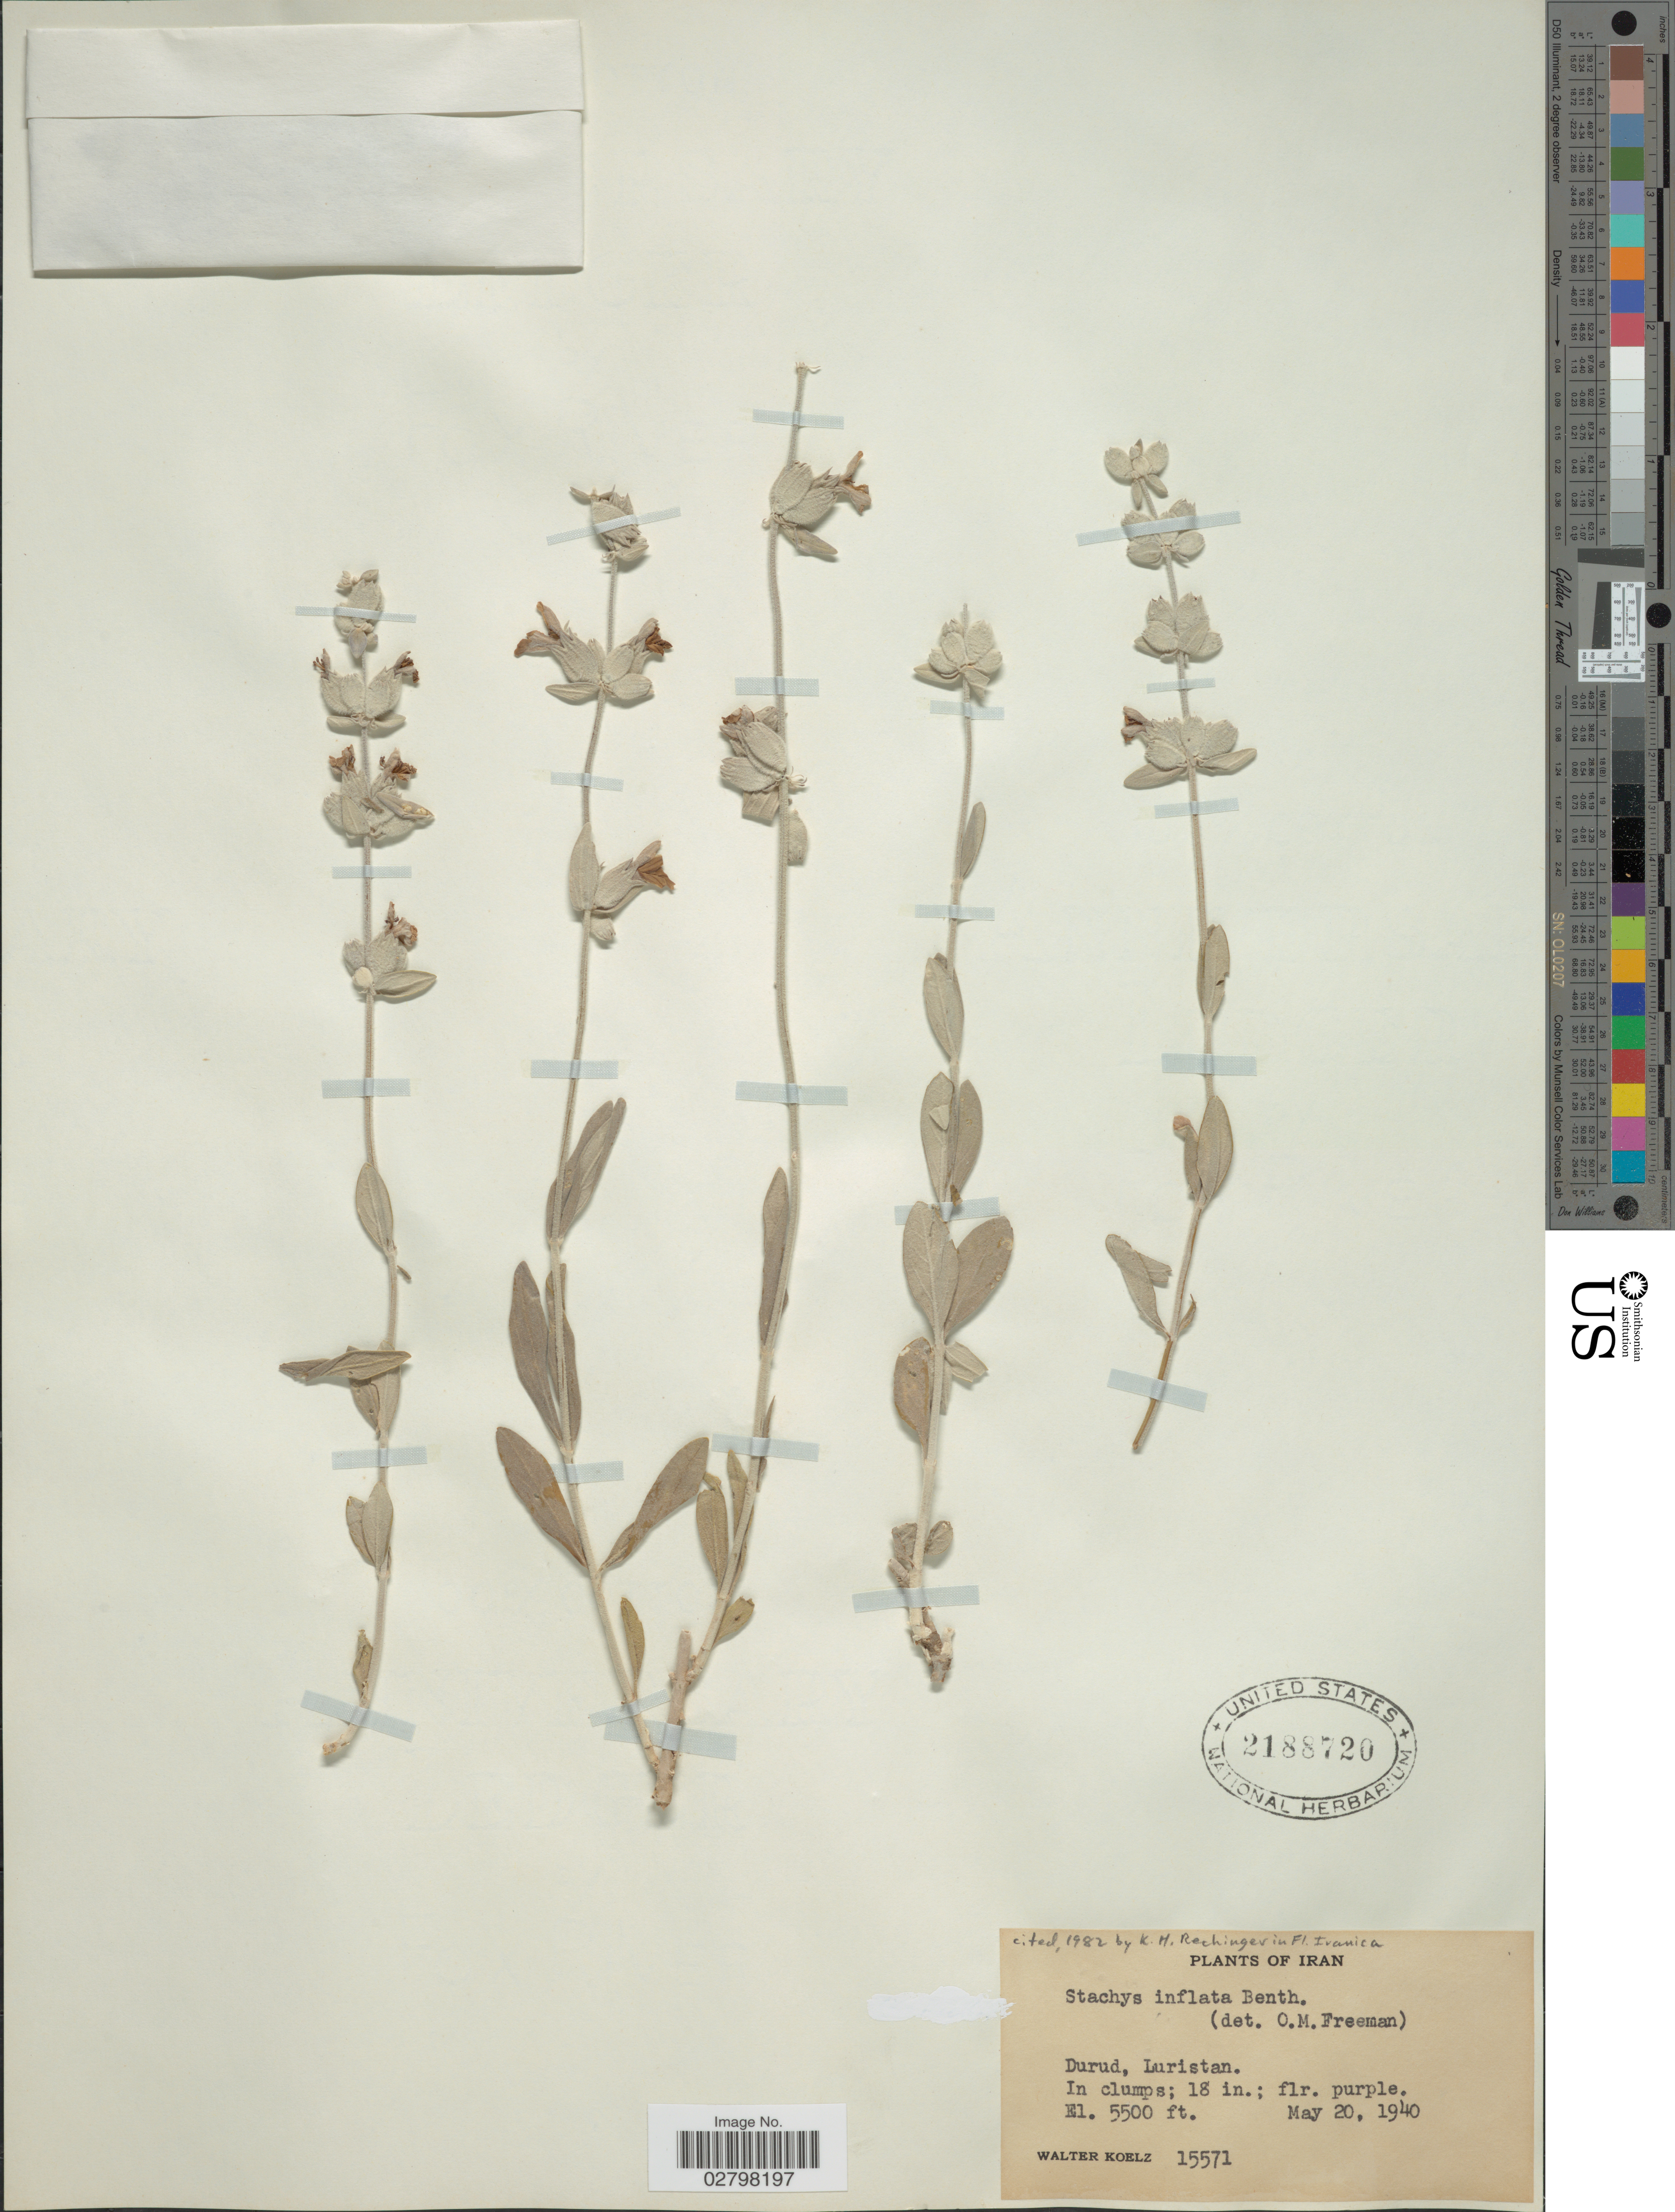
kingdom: Plantae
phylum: Tracheophyta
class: Magnoliopsida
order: Lamiales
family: Lamiaceae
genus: Stachys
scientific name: Stachys inflata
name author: Benth.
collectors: W. N. Koelz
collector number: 15571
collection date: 1940-05-20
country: Iran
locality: Durud, Luristan.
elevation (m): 1676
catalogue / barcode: US 2188720